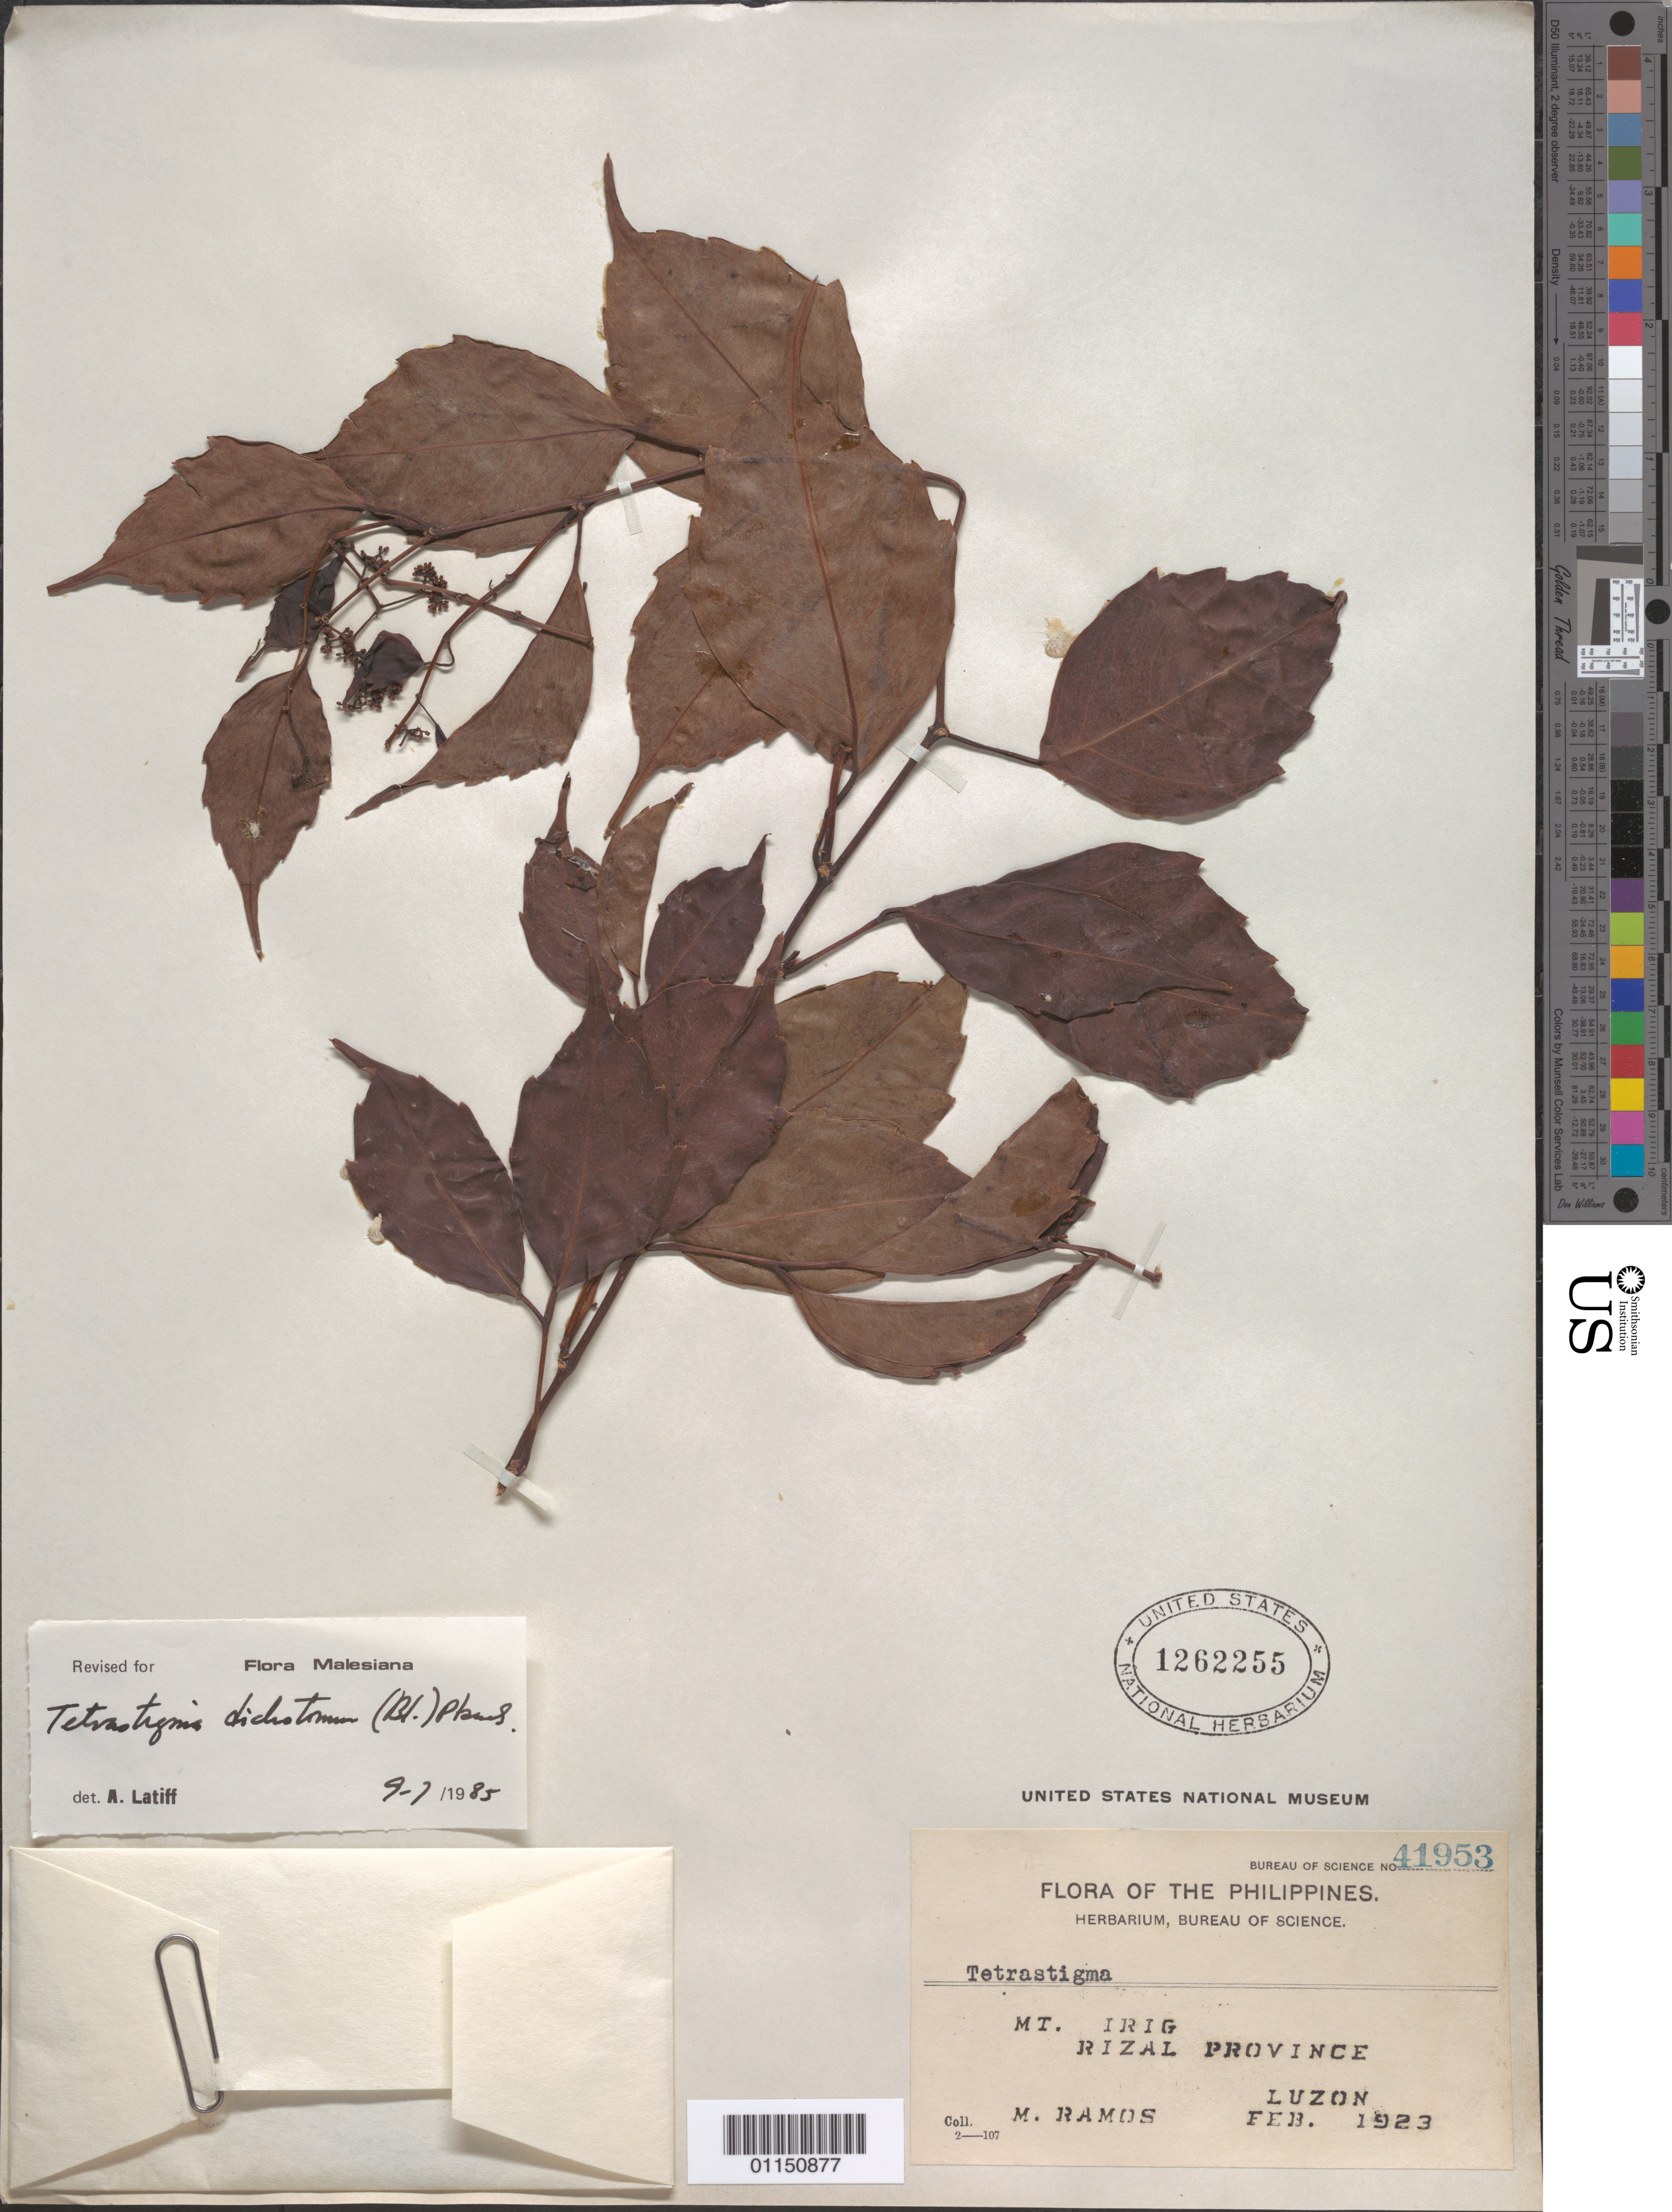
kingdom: Plantae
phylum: Tracheophyta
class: Magnoliopsida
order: Vitales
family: Vitaceae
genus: Tetrastigma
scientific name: Tetrastigma dichotomum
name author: Planch.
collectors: M. Ramos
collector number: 41953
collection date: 1923-02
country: Philippines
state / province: Calabarzon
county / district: Rizal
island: Luzon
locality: Mt Irig. Luzon.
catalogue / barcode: US 1262255